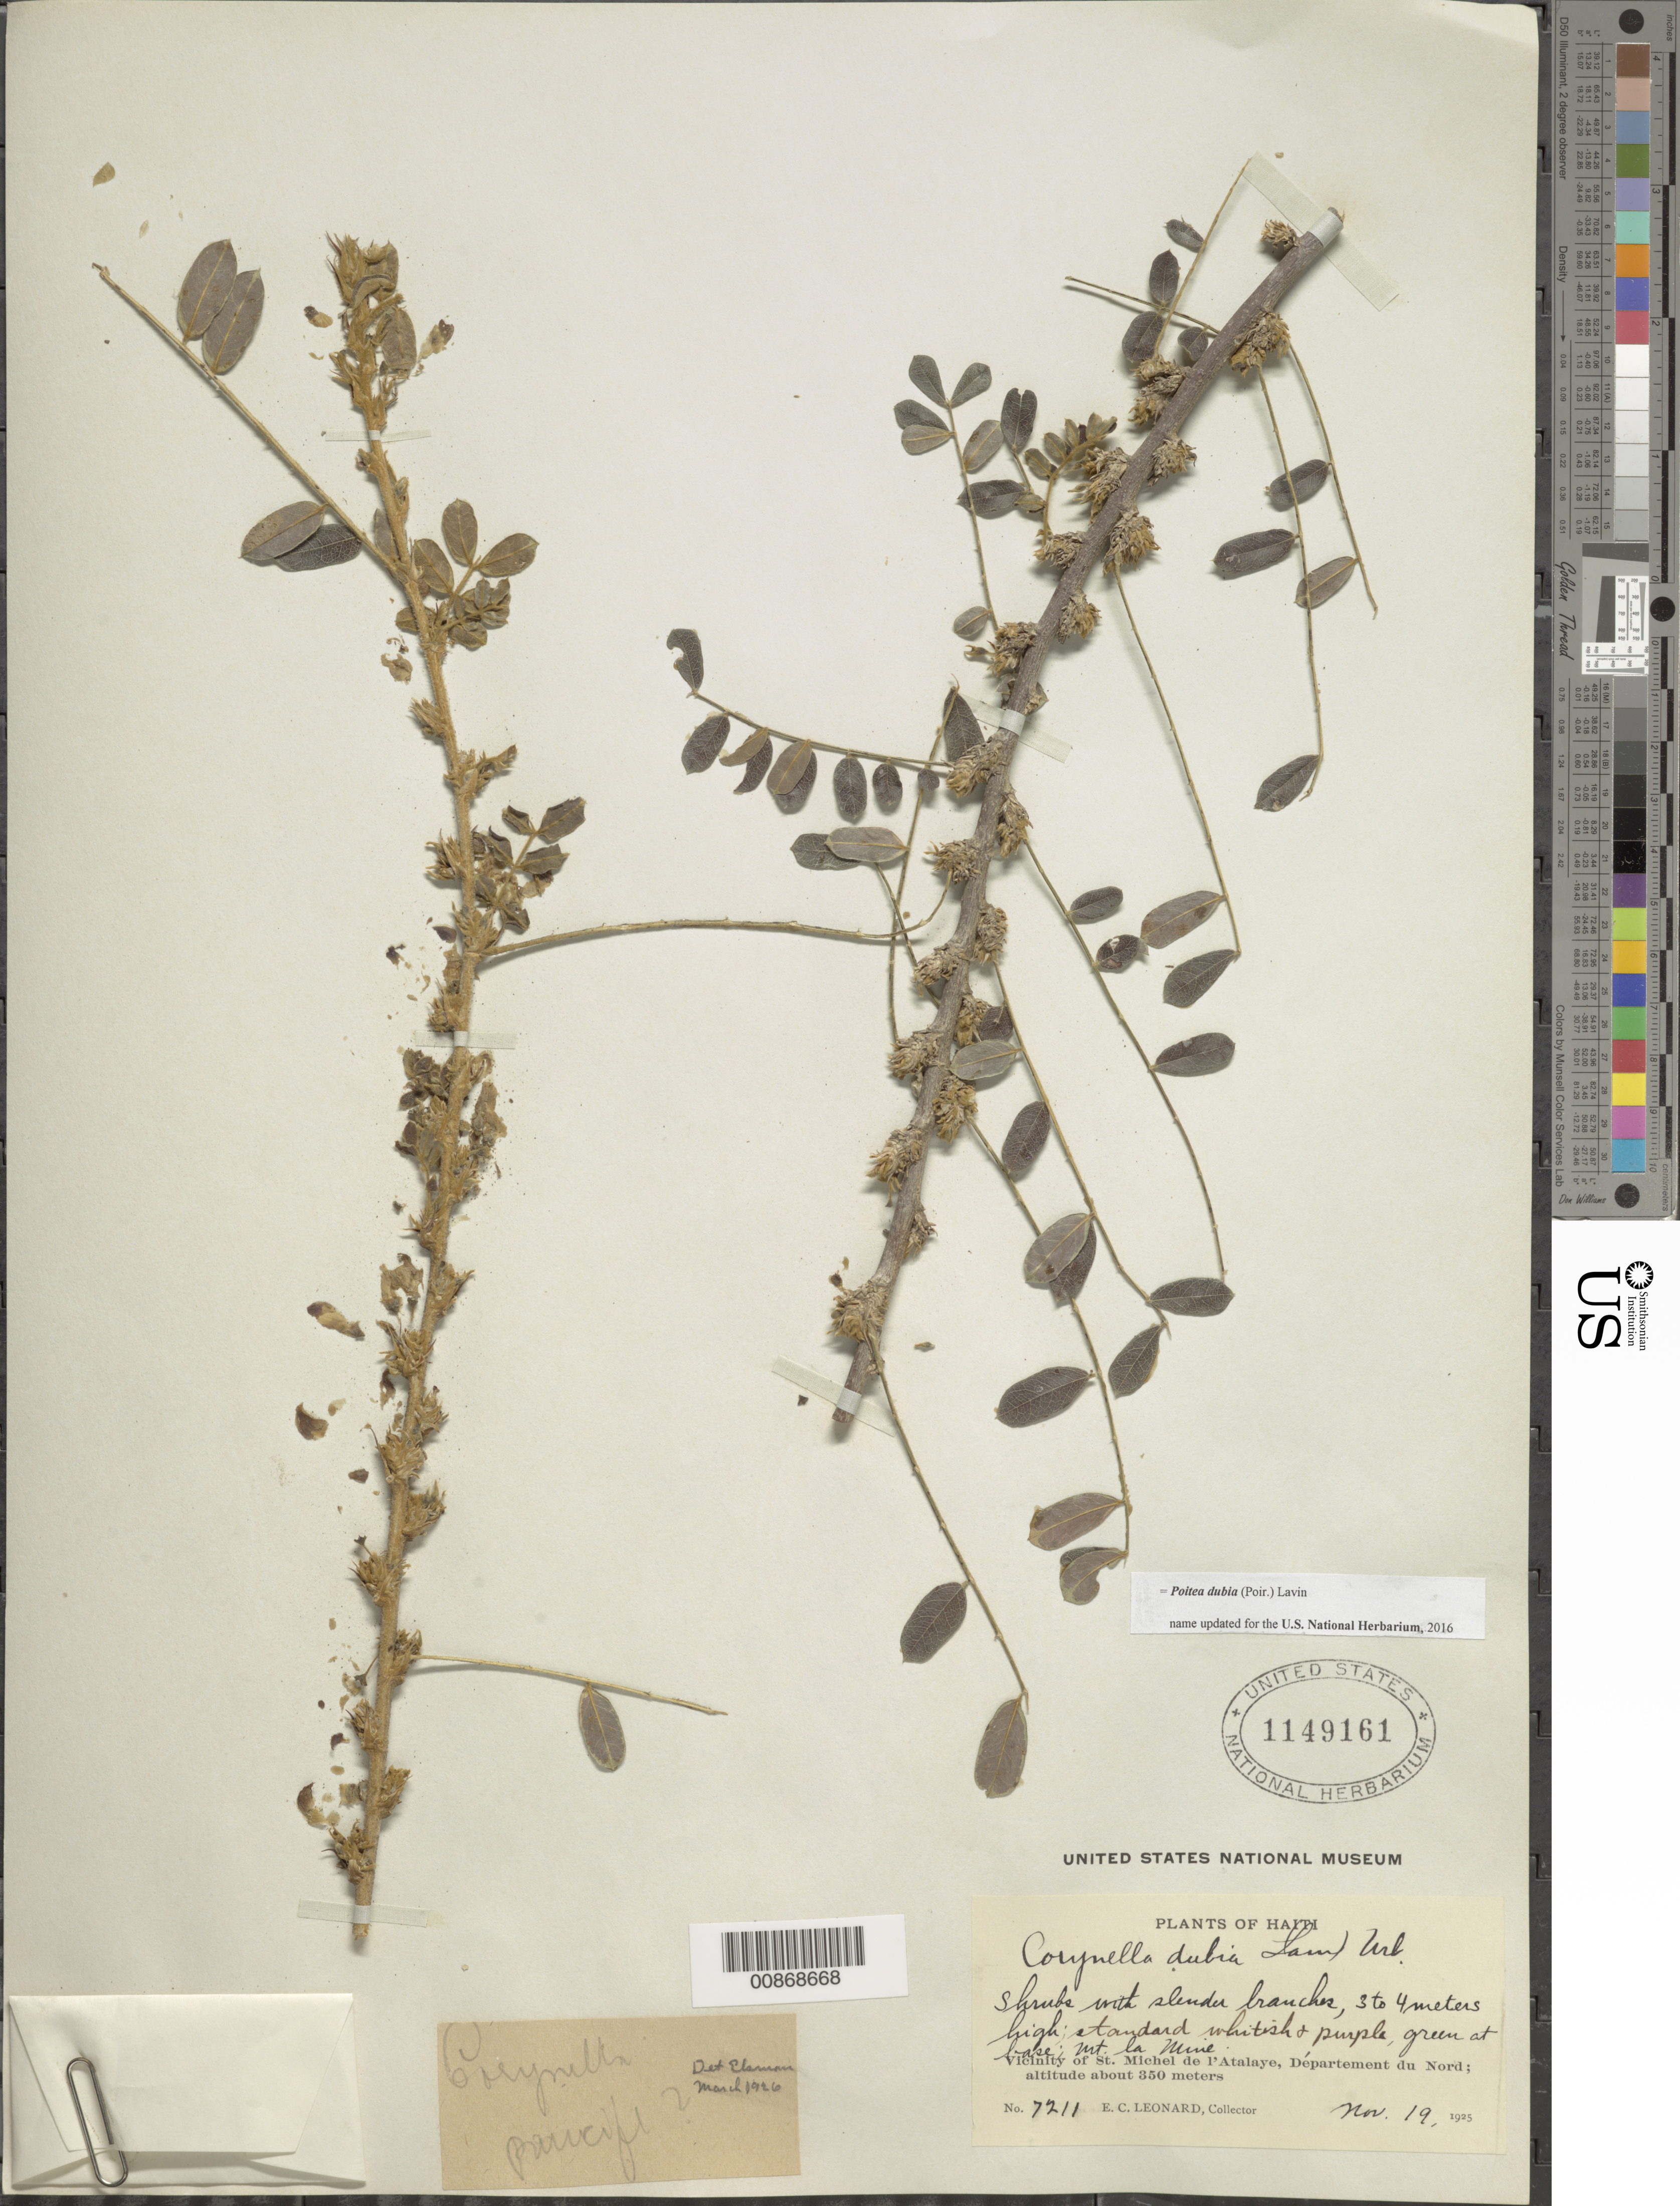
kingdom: Plantae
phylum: Tracheophyta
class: Magnoliopsida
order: Fabales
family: Fabaceae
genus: Poitea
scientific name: Poitea dubia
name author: (Poir.) Lavin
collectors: E. C. Leonard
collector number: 7211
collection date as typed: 19 Nov 1925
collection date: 1925-11-19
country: Haiti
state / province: Nord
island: Hispaniola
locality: Vicinity of St. Michel de l'Atalaye. Mt. la Mine.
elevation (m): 350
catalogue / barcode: US 1149161